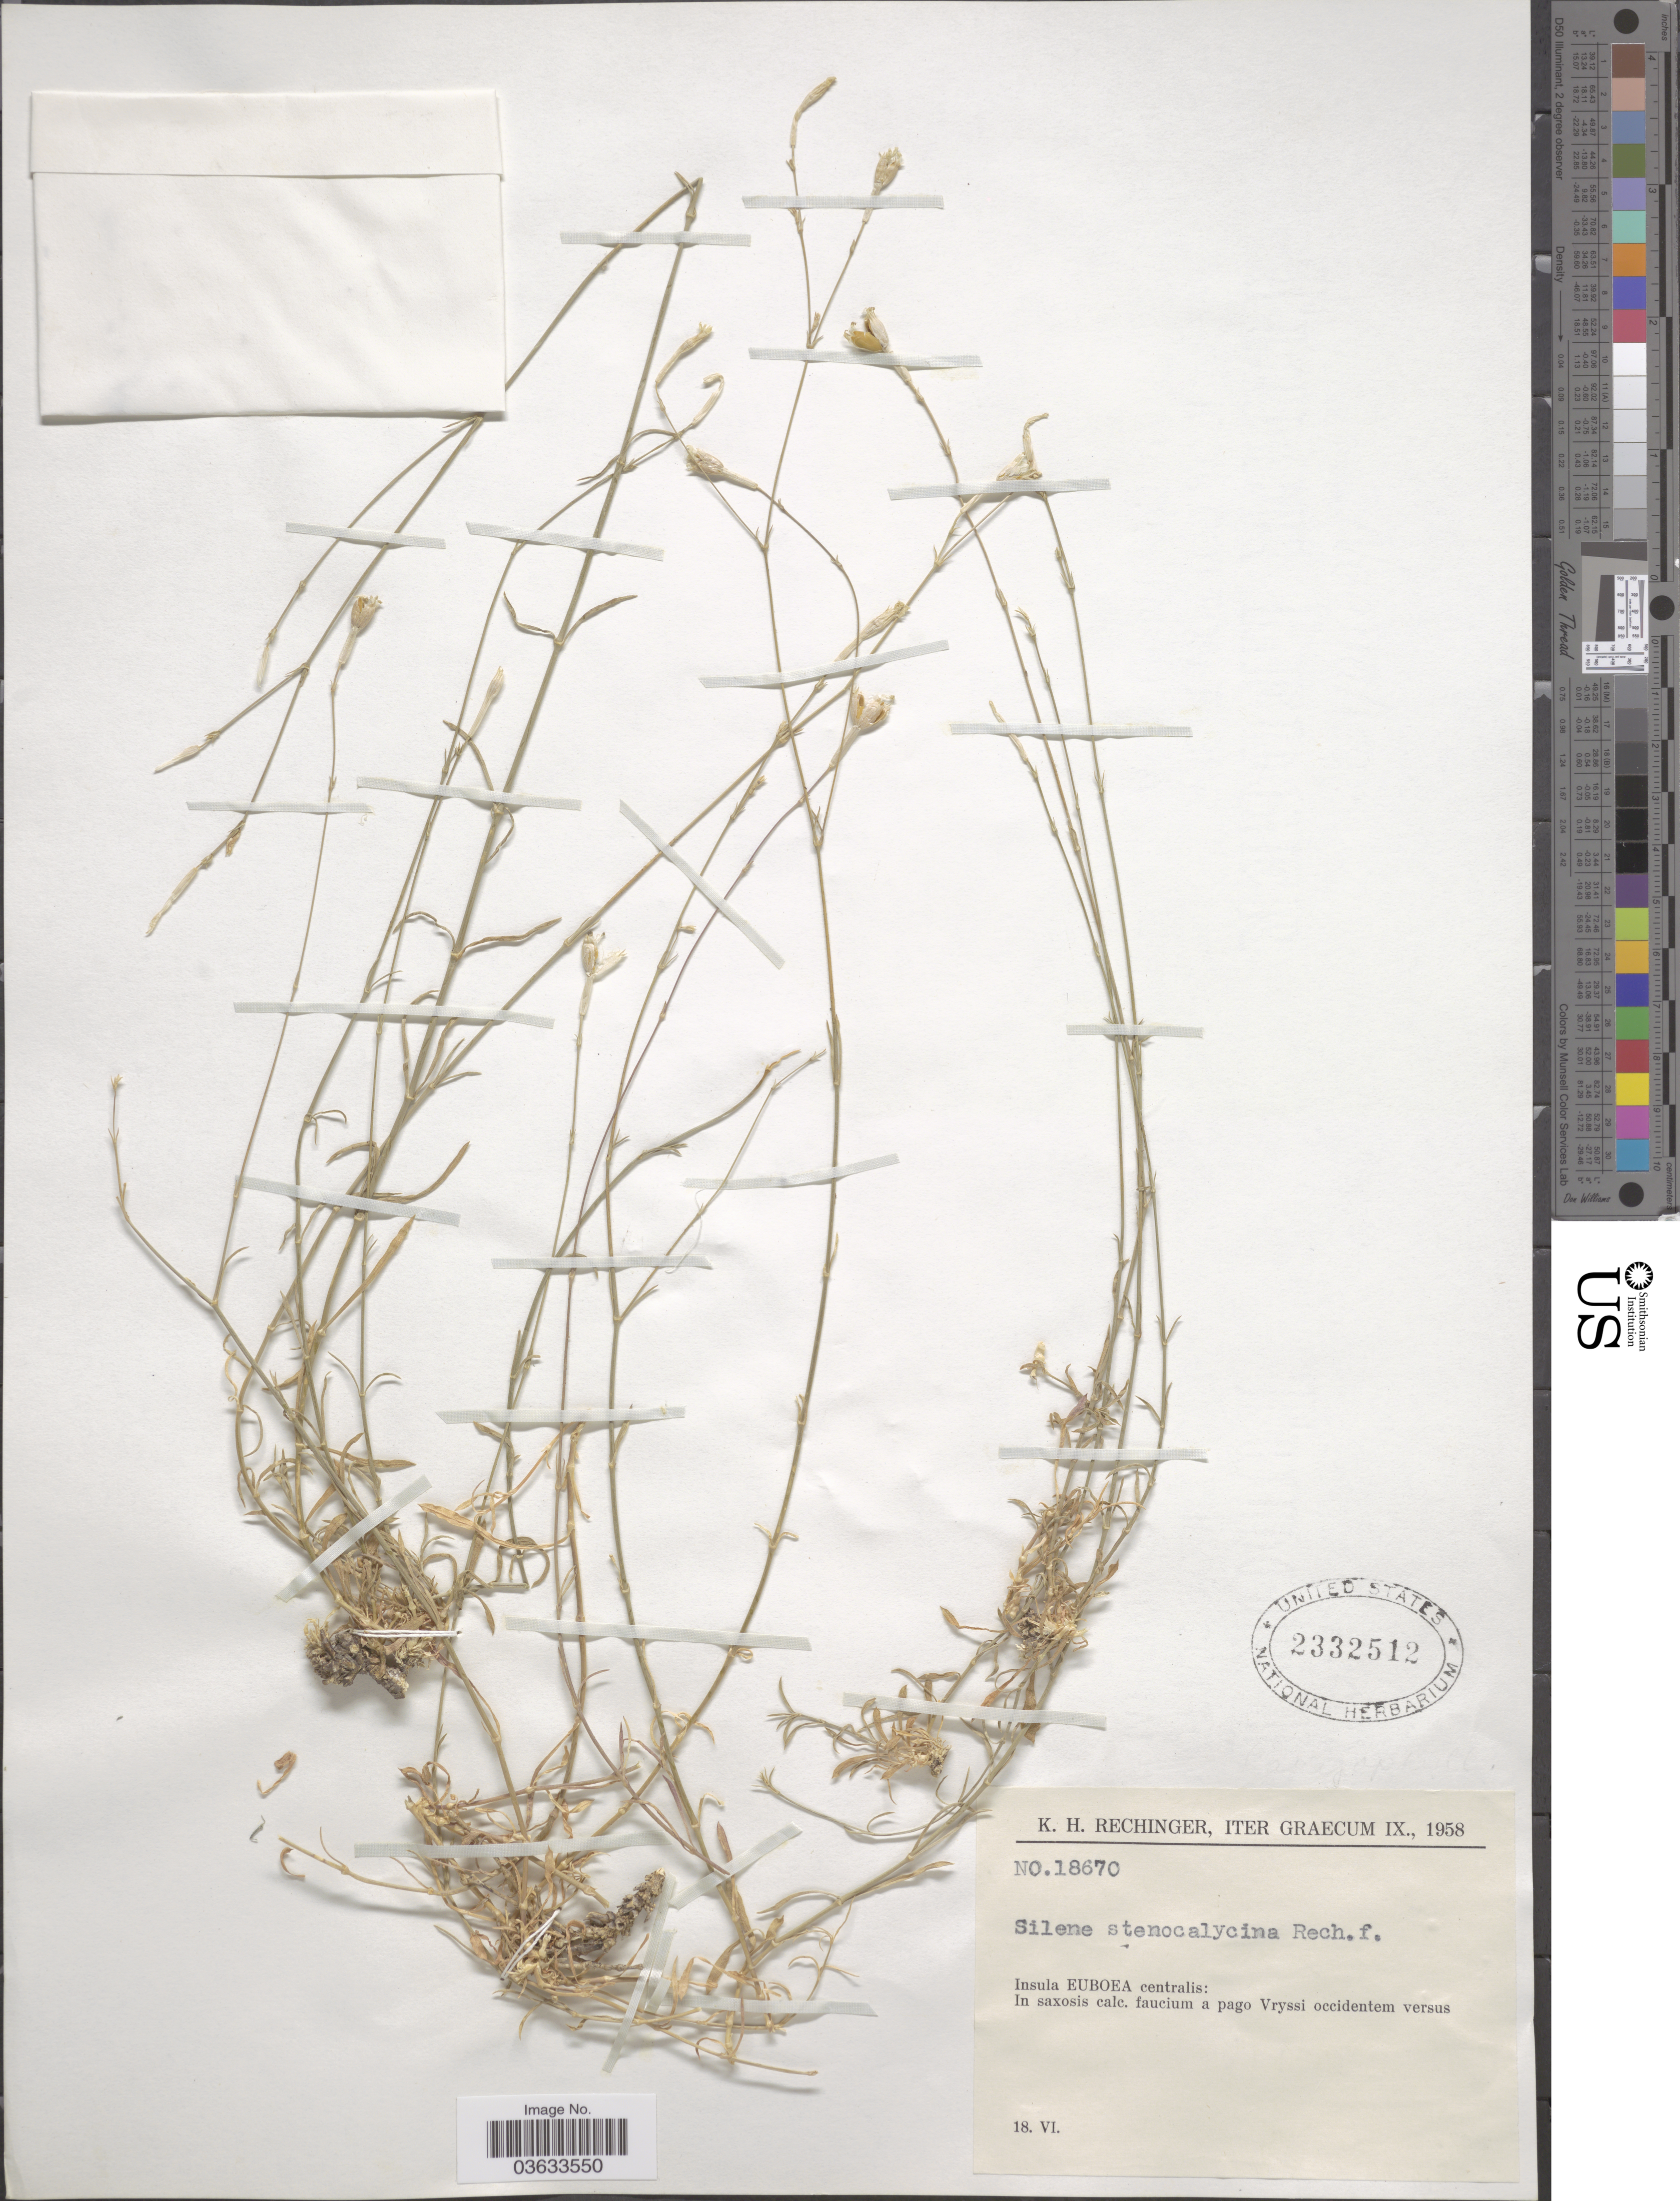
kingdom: Plantae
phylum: Tracheophyta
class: Magnoliopsida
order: Caryophyllales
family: Caryophyllaceae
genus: Silene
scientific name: Silene stenocalycina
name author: Rech. f.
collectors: K. H. Rechinger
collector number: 18670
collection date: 1958-06-18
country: Greece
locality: Iter Græcum. Insula Euboea centralis: In saxosis calc. faucium a pago Vryssi occidentem versus.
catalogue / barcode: US 2332512